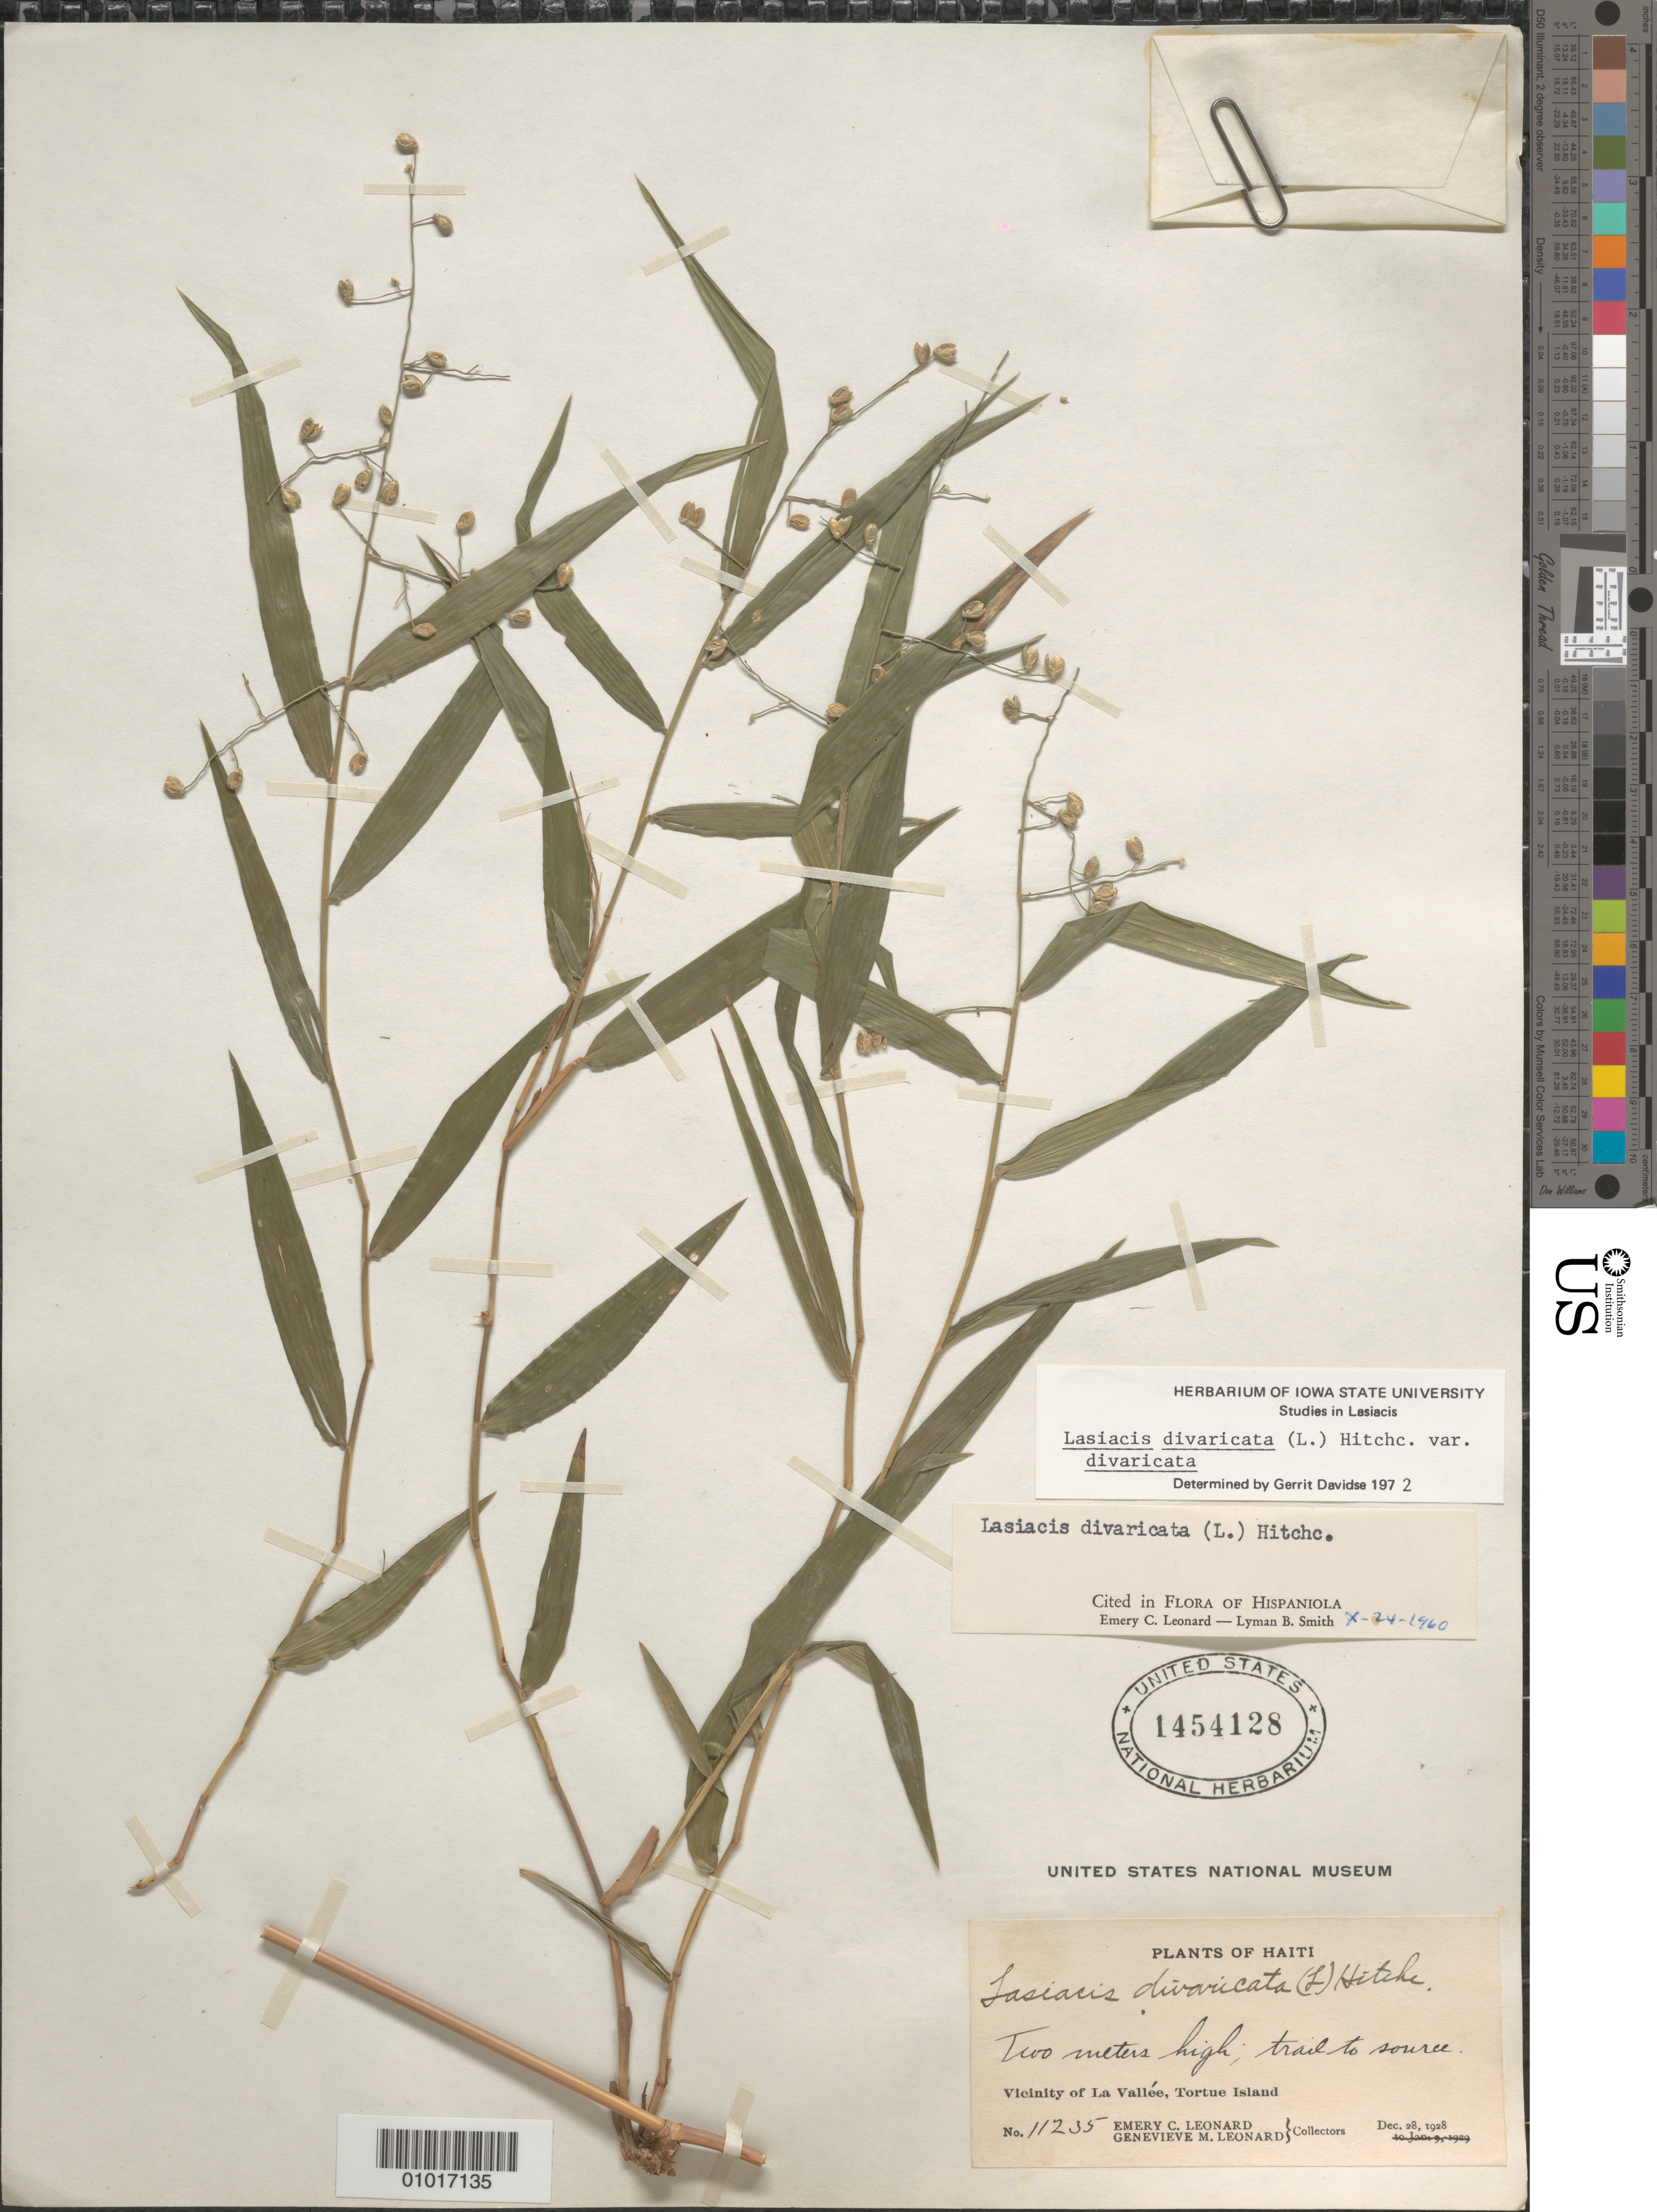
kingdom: Plantae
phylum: Tracheophyta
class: Liliopsida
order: Poales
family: Poaceae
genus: Lasiacis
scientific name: Lasiacis divaricata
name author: (L.) Hitchc.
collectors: E. C. Leonard & G. M. Leonard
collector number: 11235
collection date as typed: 28 Dec 1928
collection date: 1928-12-28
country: Haiti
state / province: Nord-Óuest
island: Île de la Tortue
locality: Vicinity of La Vallee, Tortue Island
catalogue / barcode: US 1454128